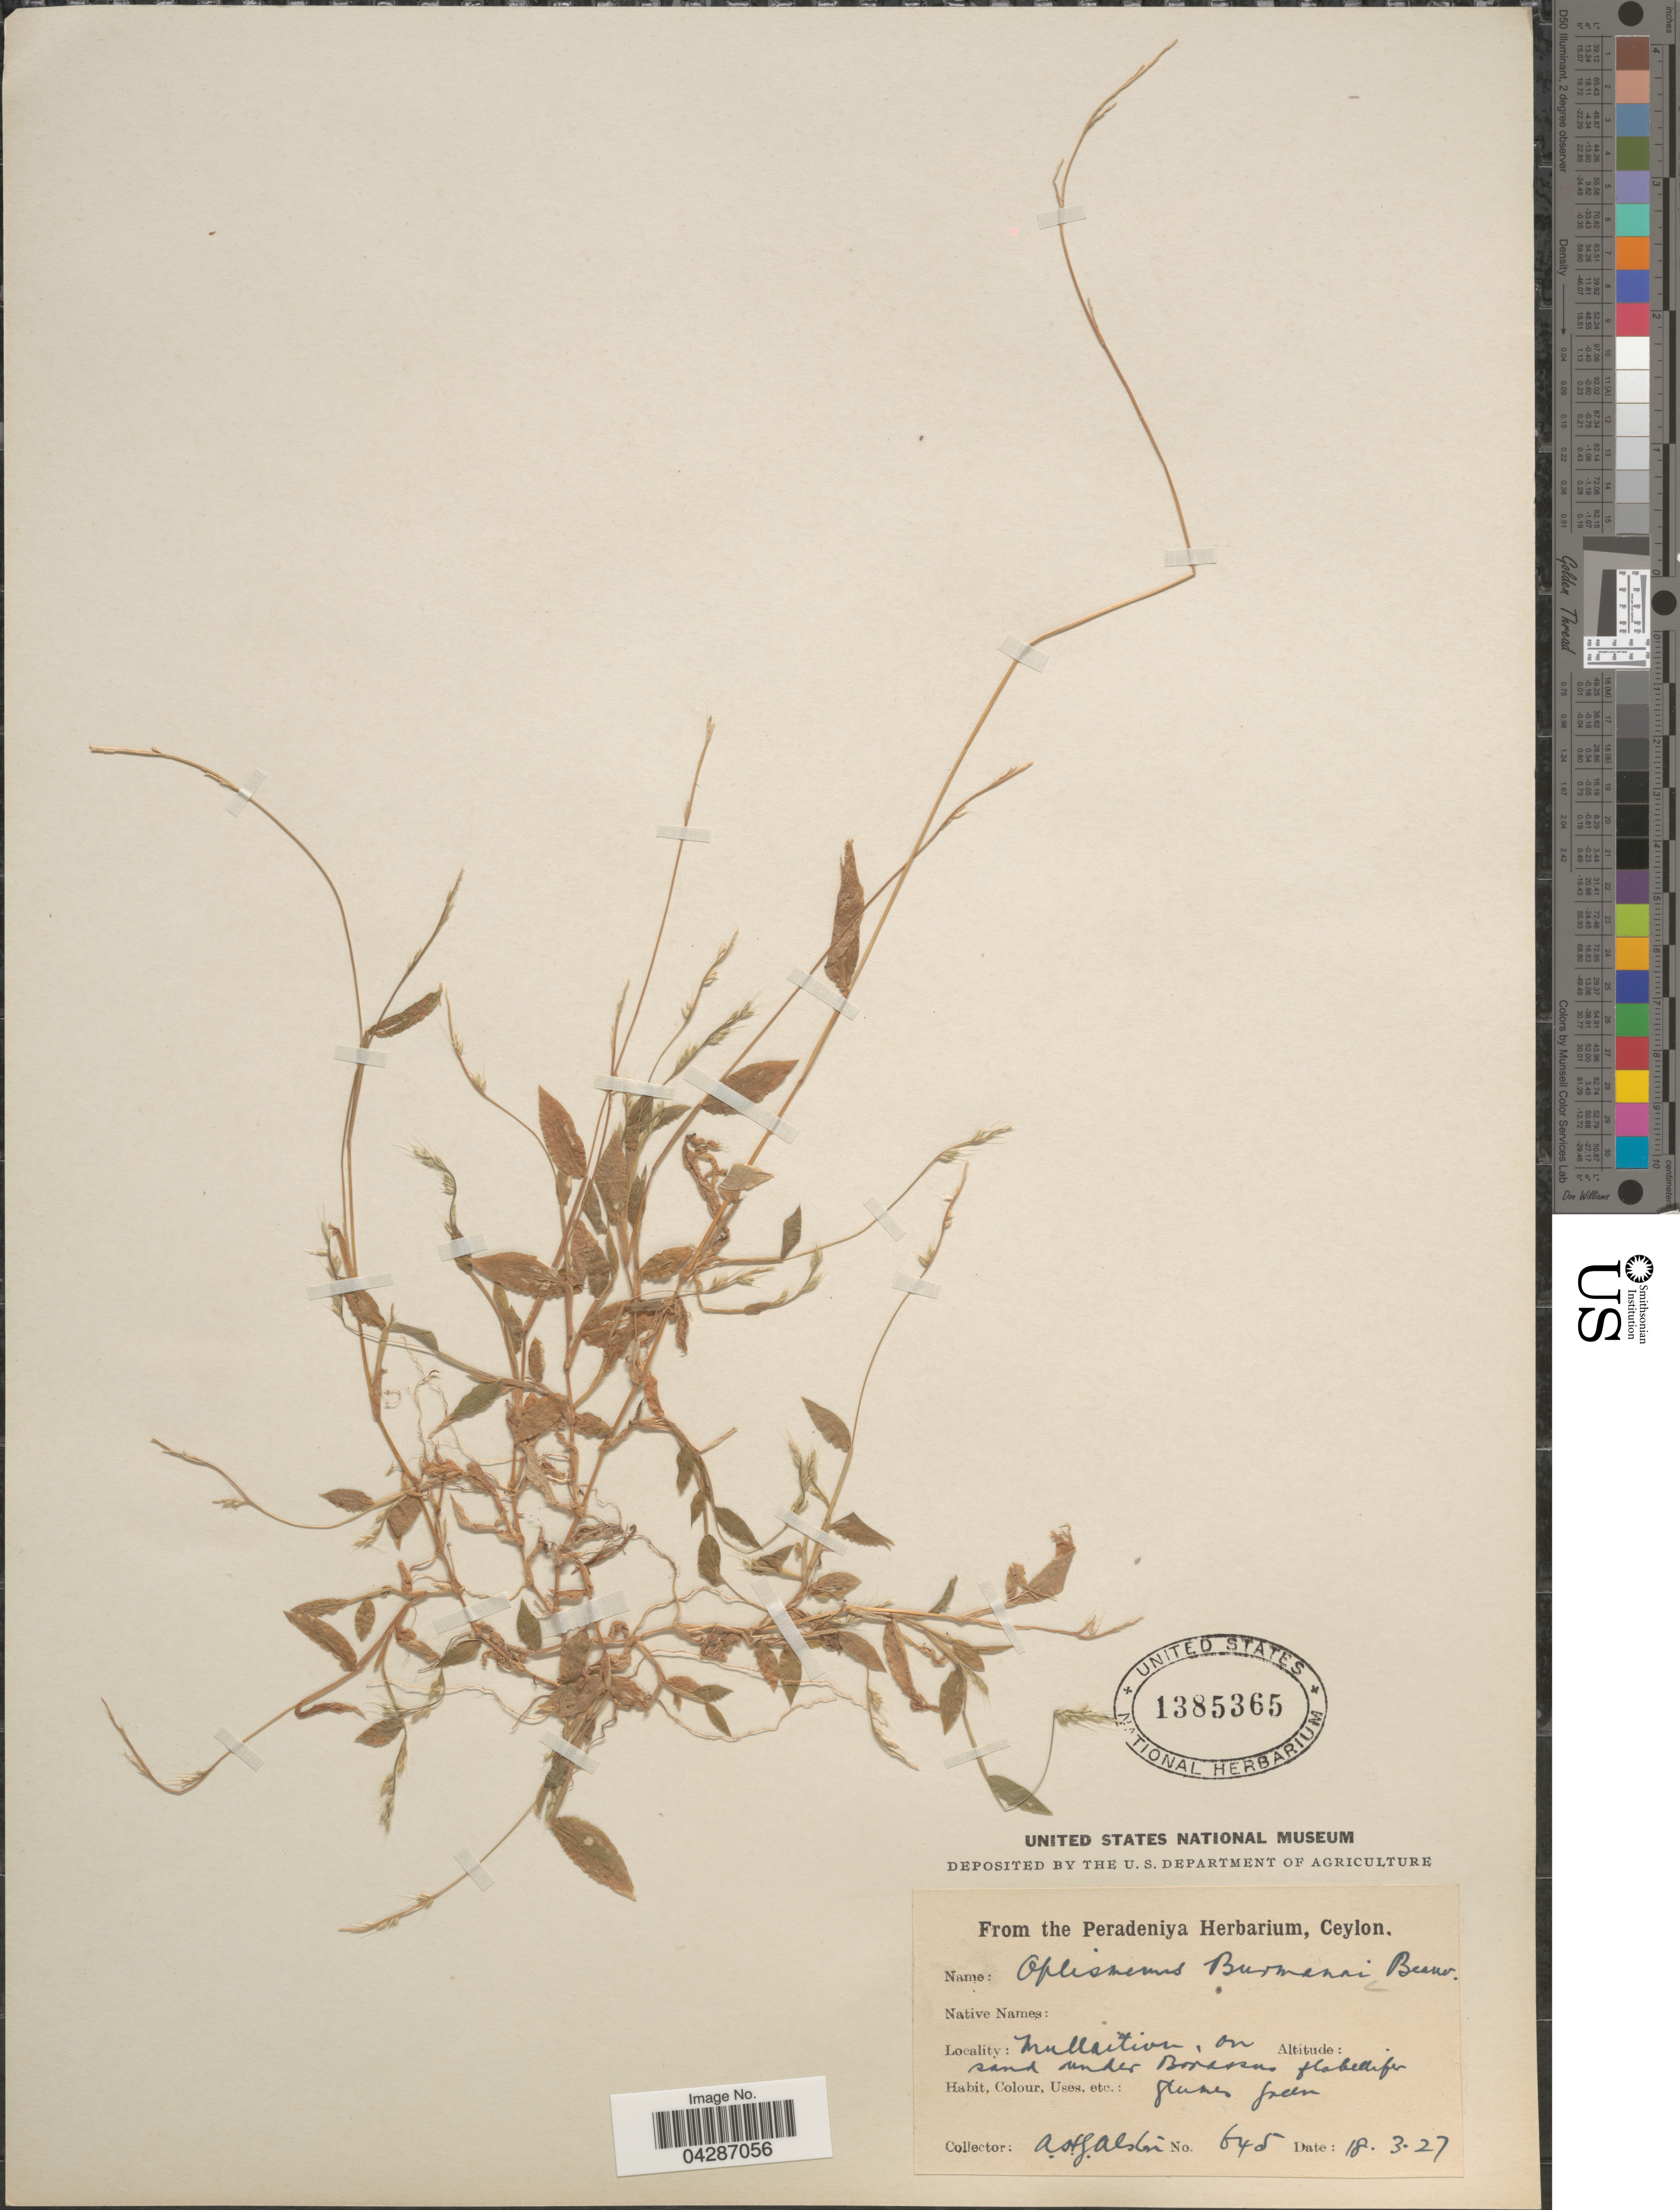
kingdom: Plantae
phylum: Tracheophyta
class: Liliopsida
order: Poales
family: Poaceae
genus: Oplismenus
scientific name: Oplismenus burmannii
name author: (Retz.) P. Beauv.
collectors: A. H. Alston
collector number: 645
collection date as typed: Transcribed d/m/y: 18/3/27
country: Sri Lanka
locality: Mullaitior, on sand under [illegible text].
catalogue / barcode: US 1385365